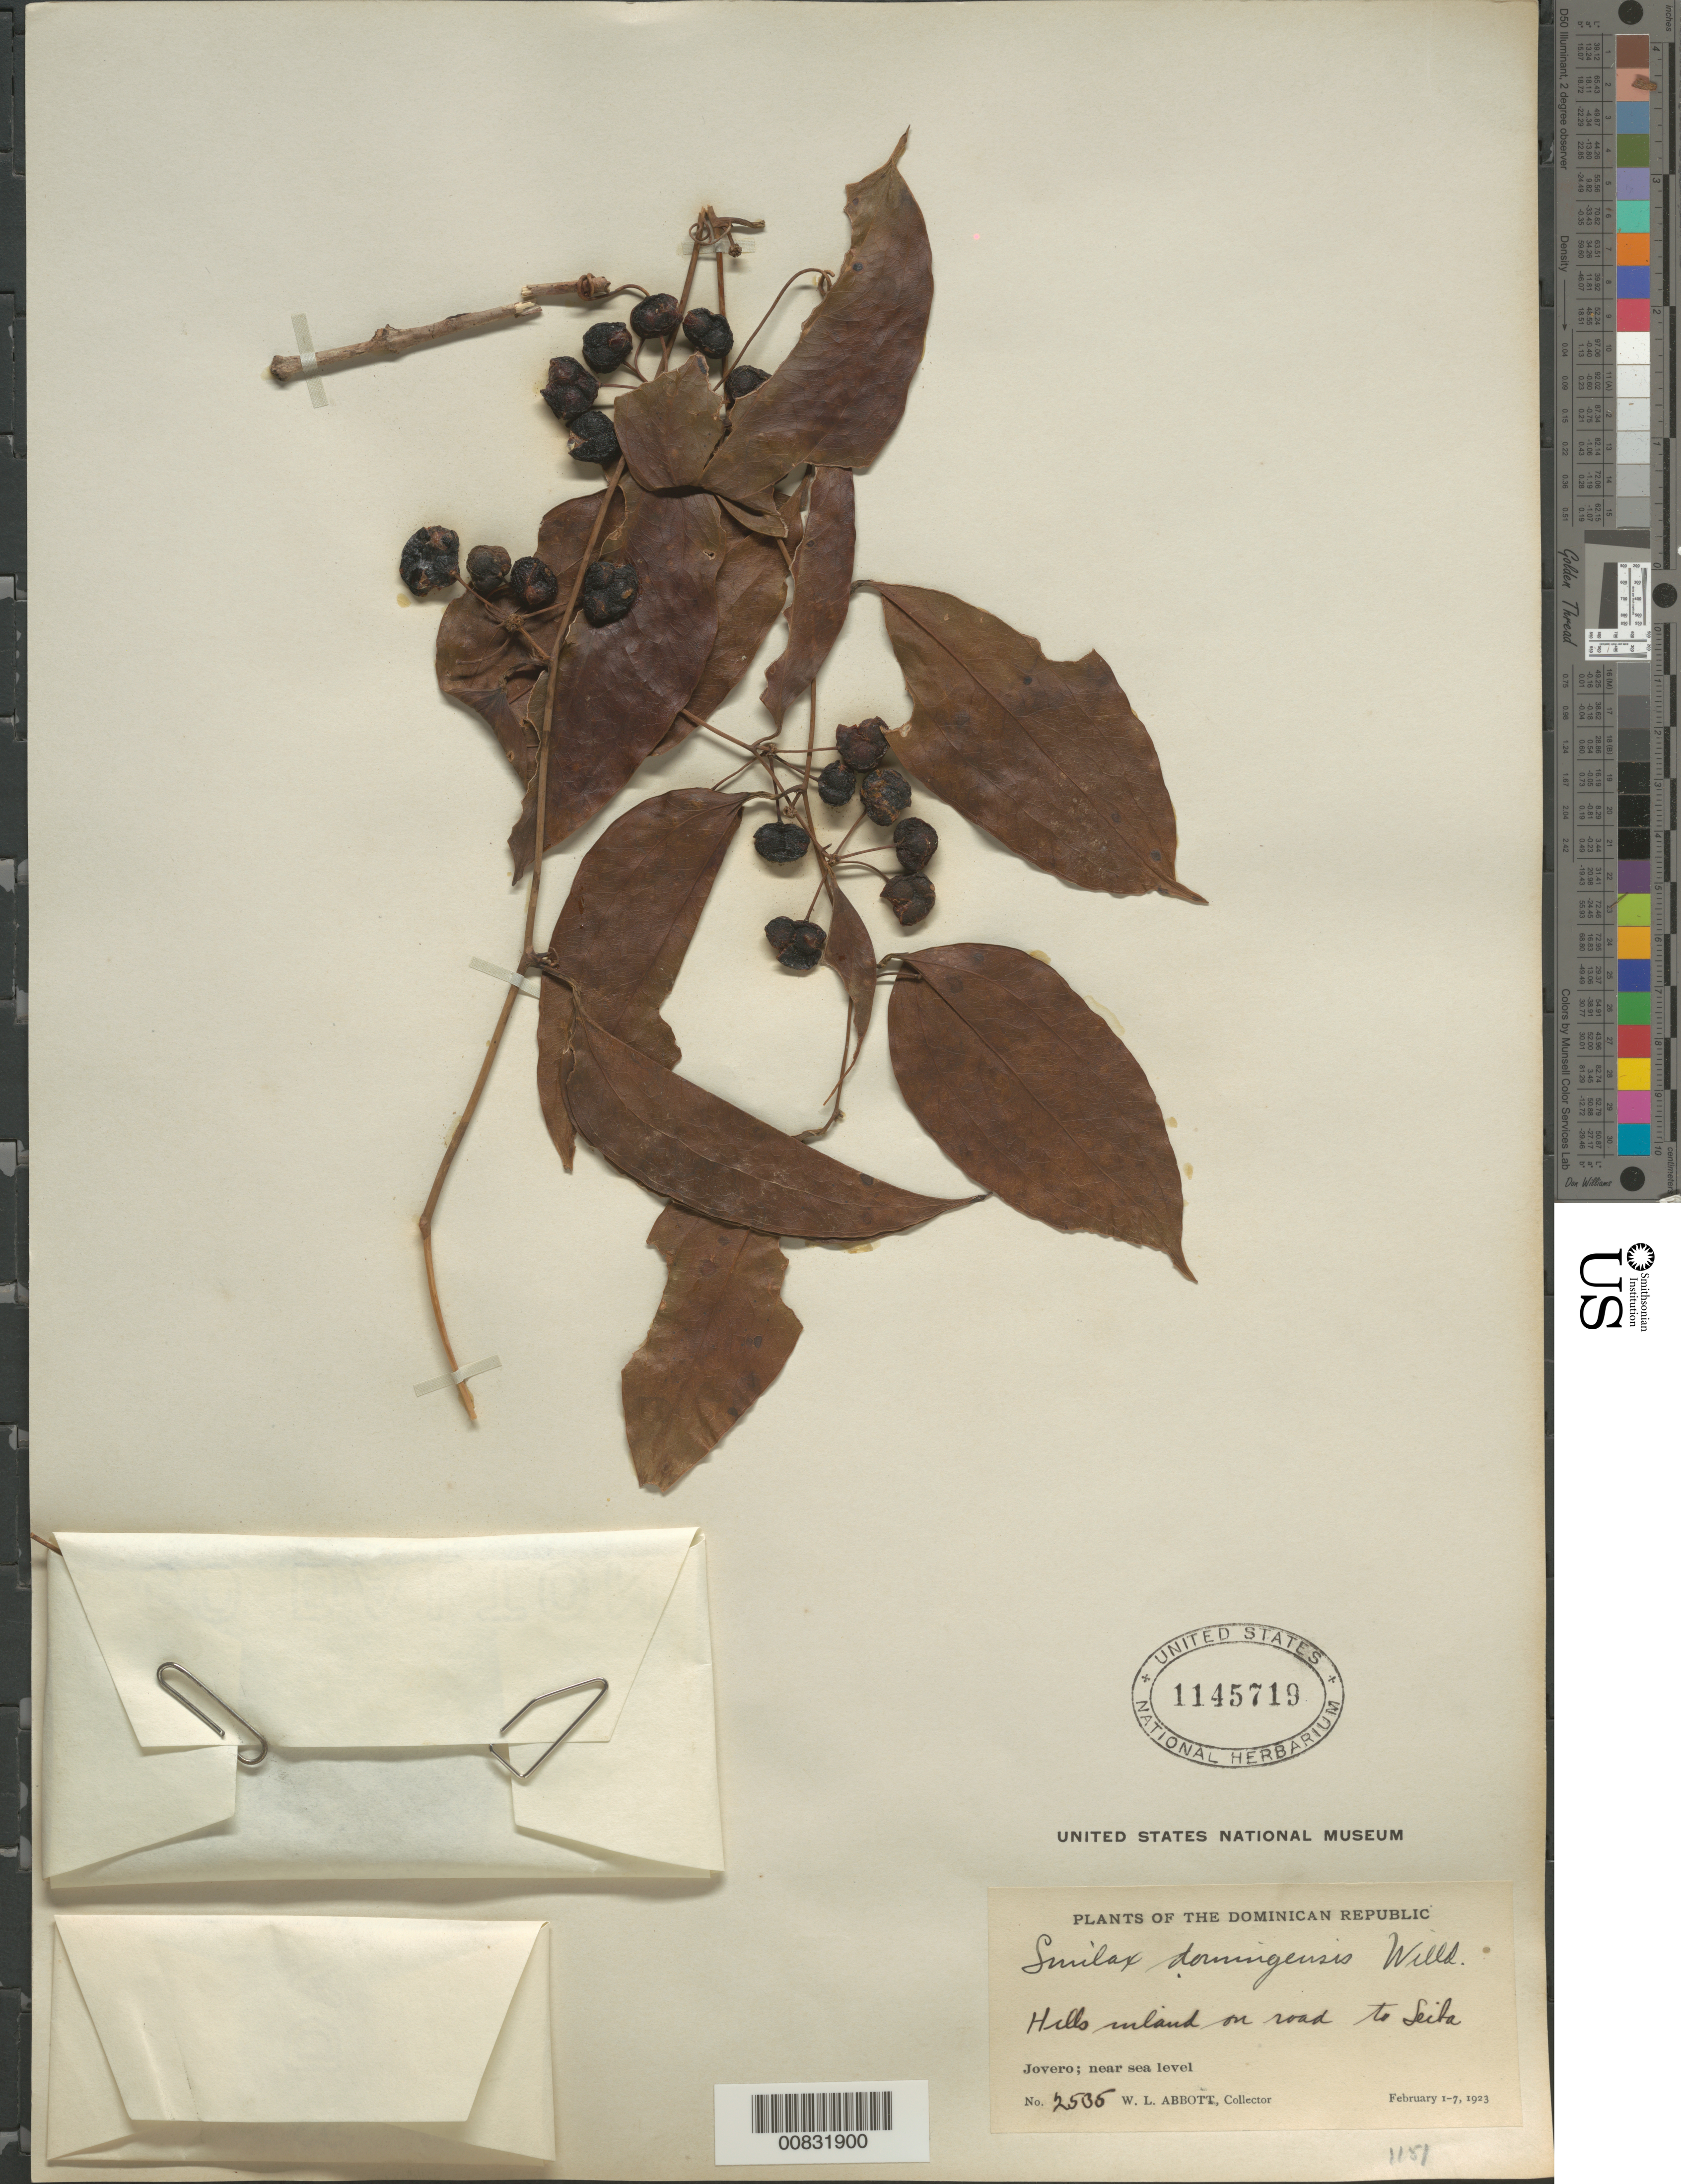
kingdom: Plantae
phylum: Tracheophyta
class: Liliopsida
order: Liliales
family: Smilacaceae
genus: Smilax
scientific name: Smilax domingensis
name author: Willd.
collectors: W. L. Abbott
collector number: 2535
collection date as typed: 01 Feb 1923 to 07 Feb 1923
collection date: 1923-02-01/1923-02-07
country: Dominican Republic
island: Hispaniola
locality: Jovero. Hills inland on road to Seiba.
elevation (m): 0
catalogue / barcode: US 1145719